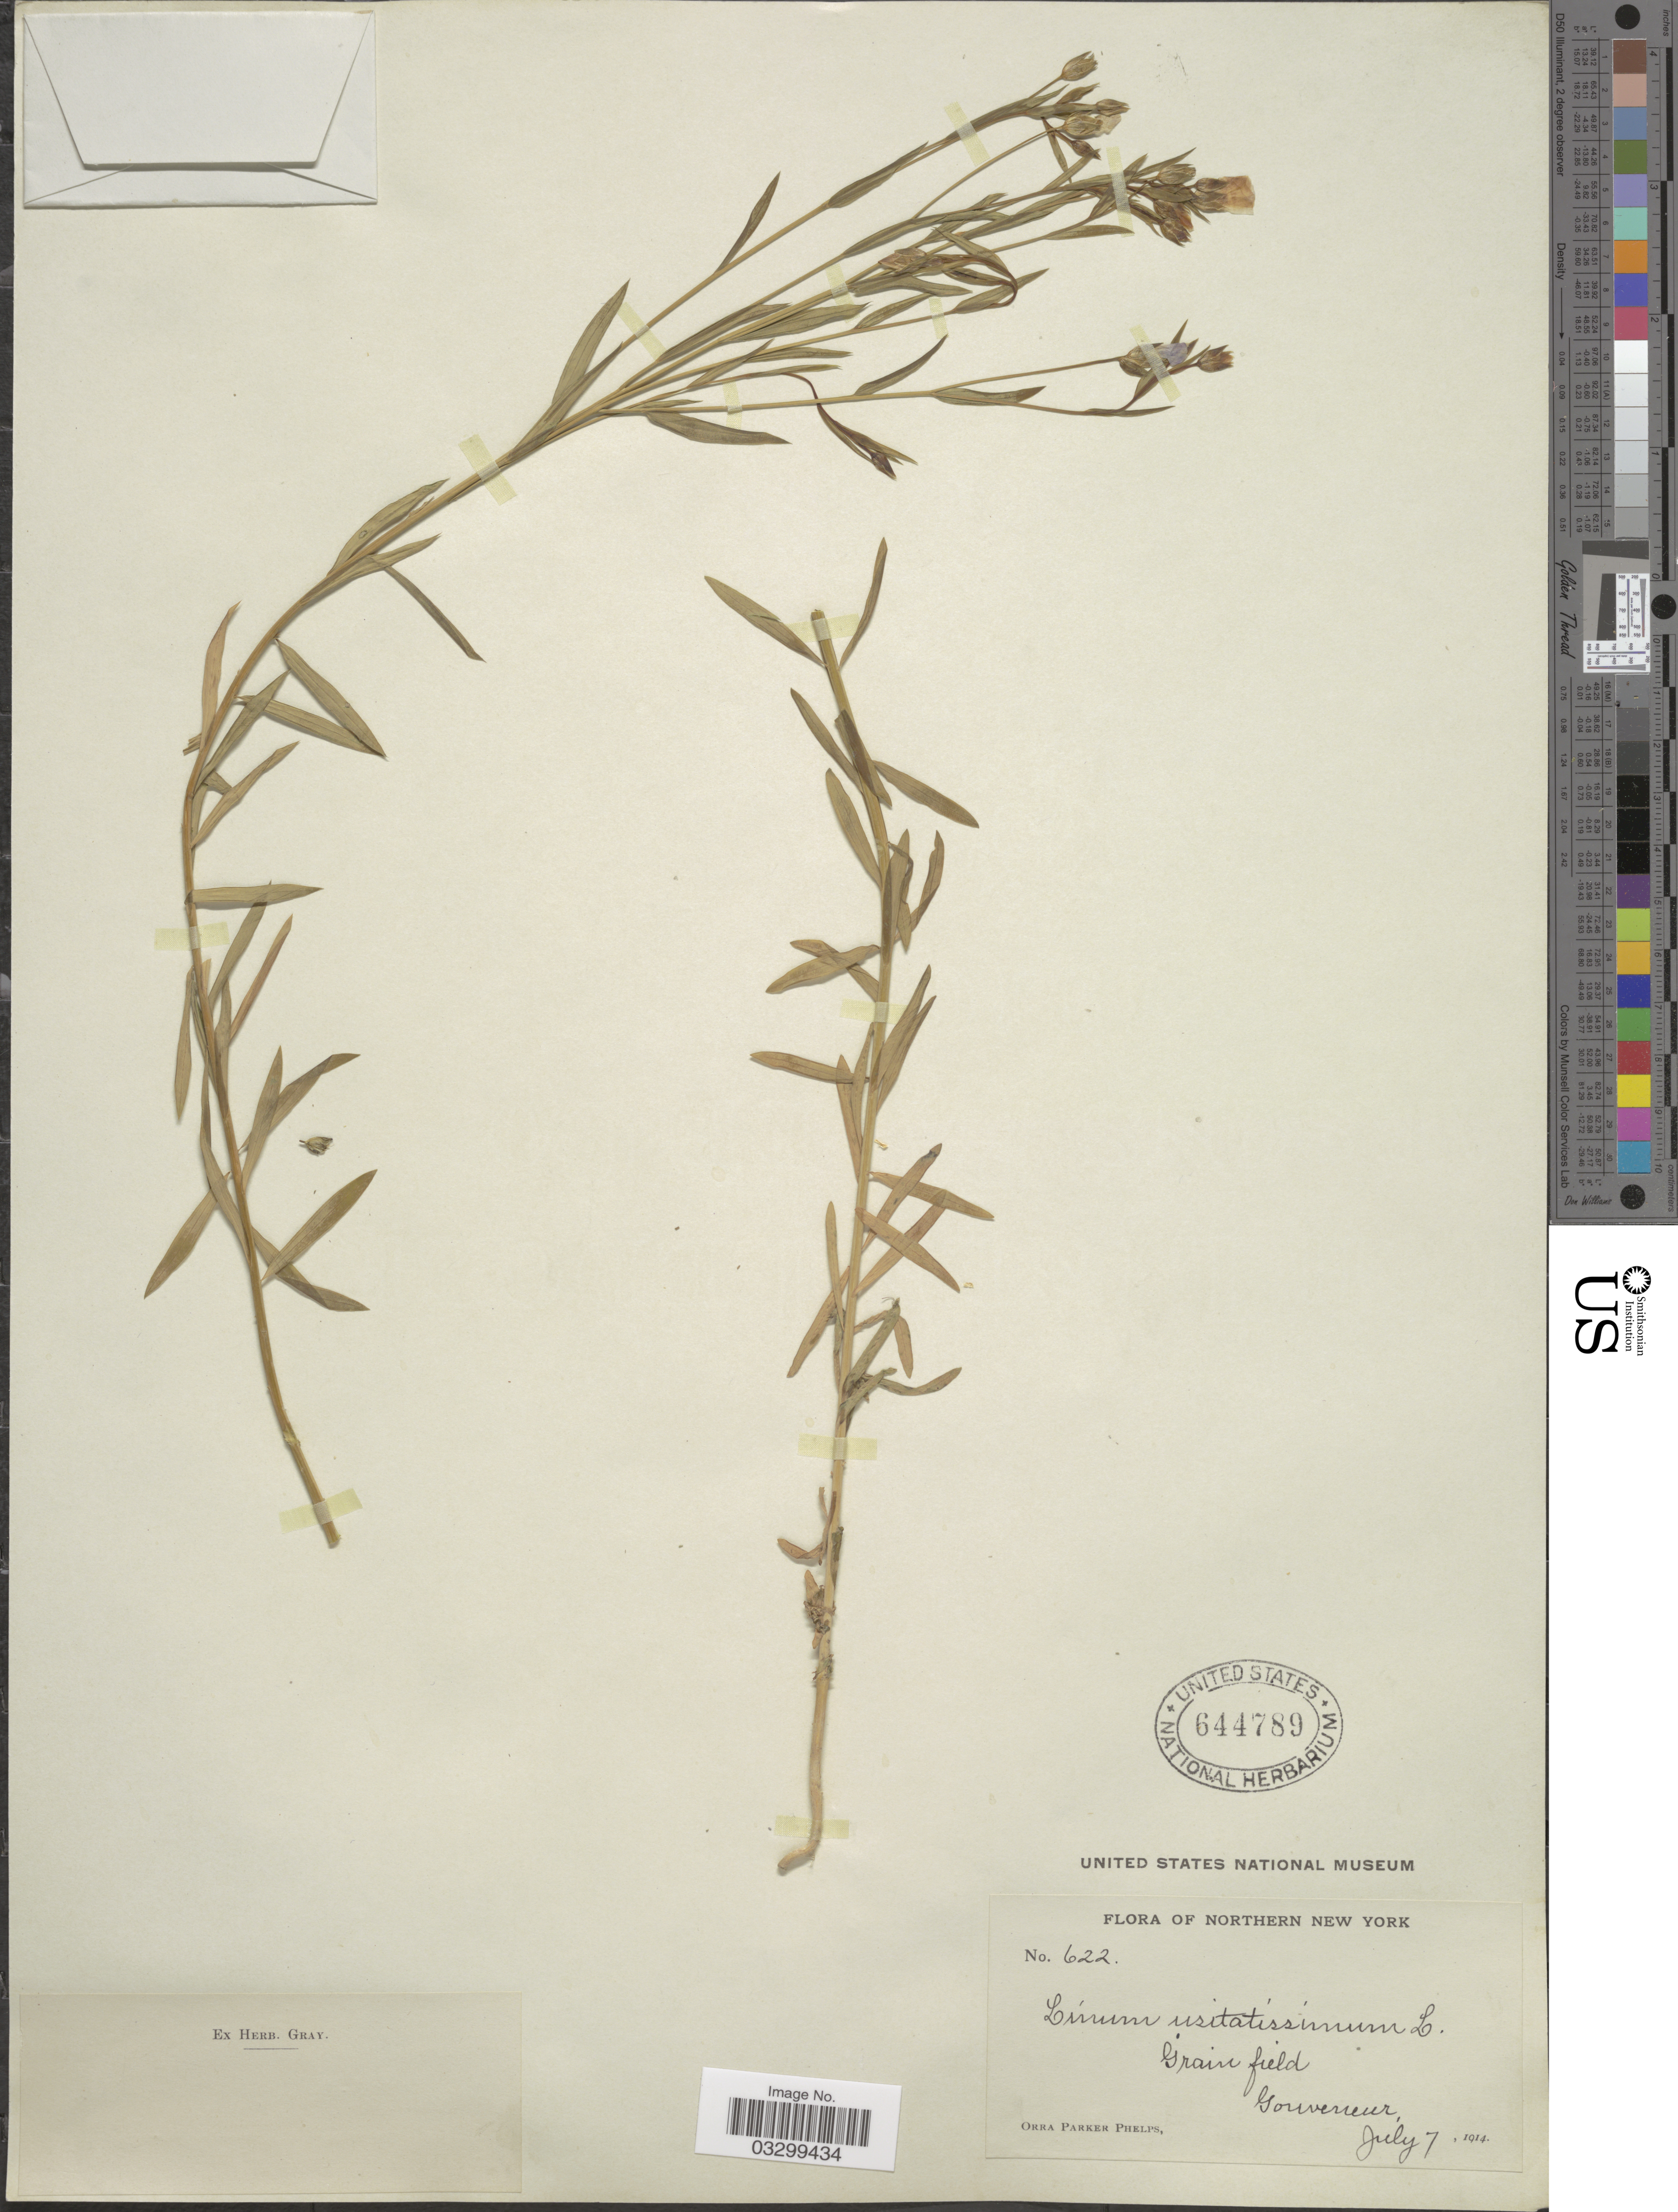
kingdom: Plantae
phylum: Tracheophyta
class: Magnoliopsida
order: Malpighiales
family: Linaceae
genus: Linum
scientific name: Linum usitatissimum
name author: L.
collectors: O. P. Phelps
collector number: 622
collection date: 1914-07-07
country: United States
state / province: New York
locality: Northern New York. Grain field Gouverneur.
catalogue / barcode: US 644789